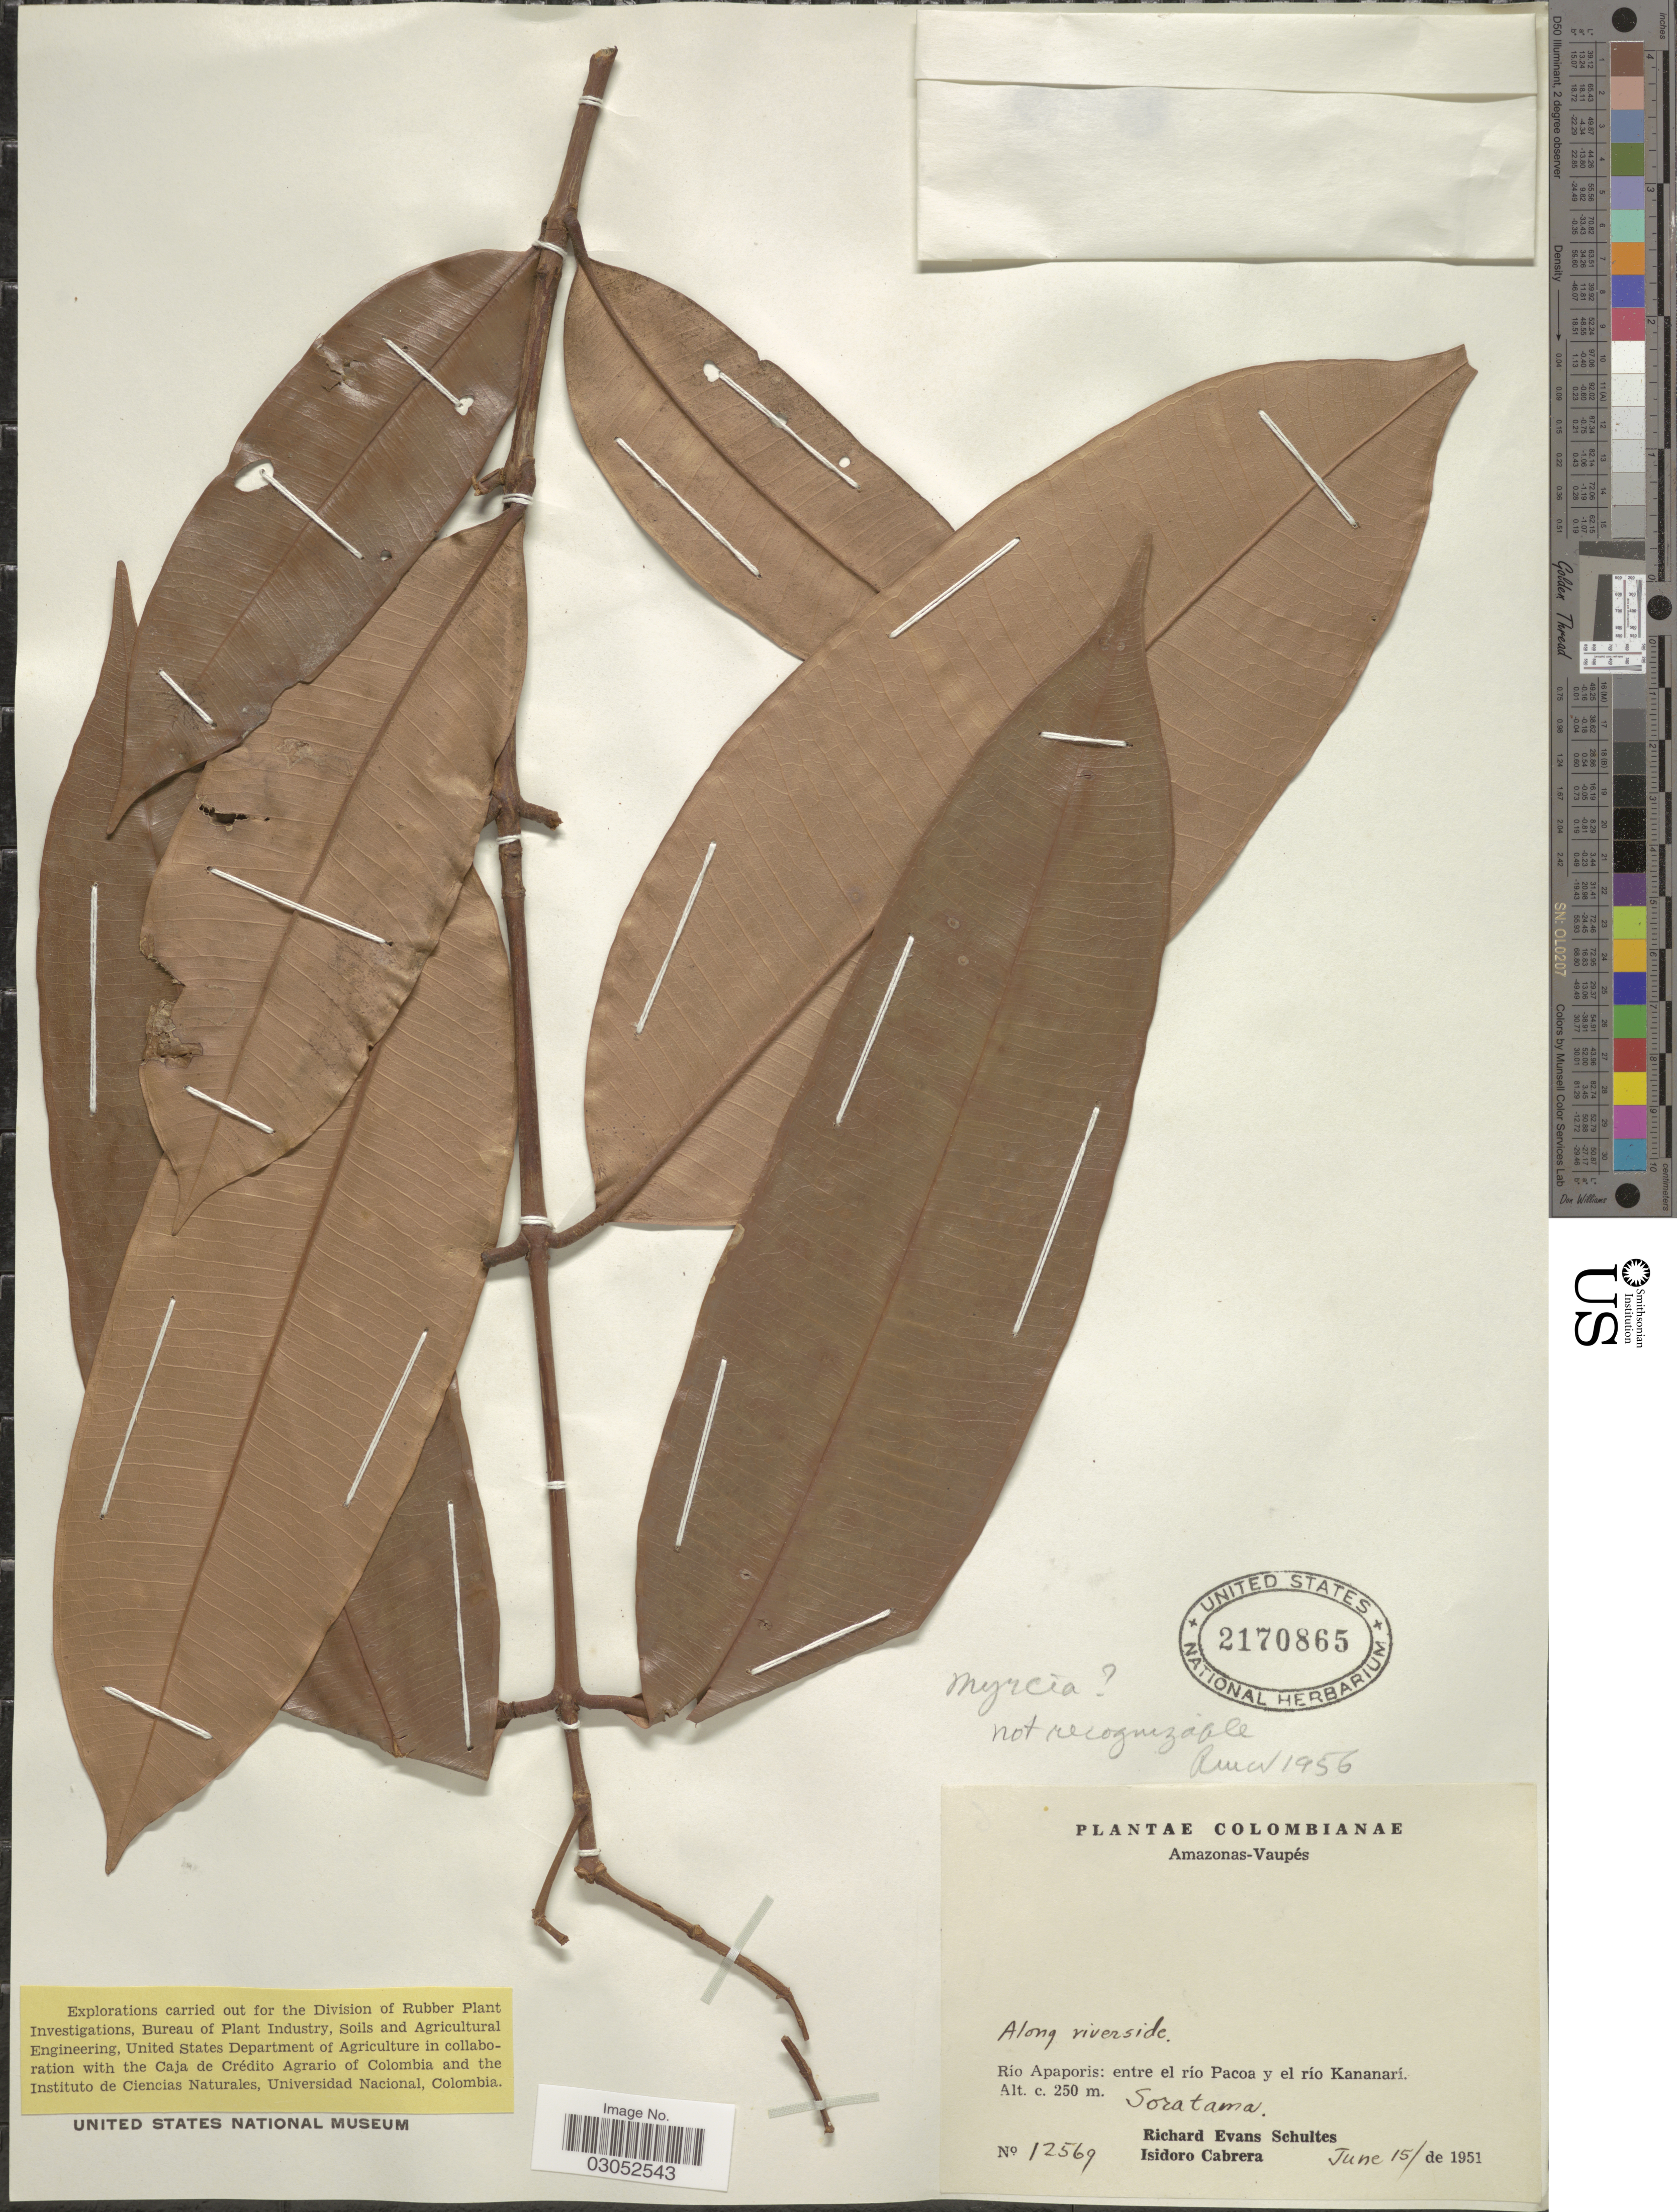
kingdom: Plantae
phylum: Tracheophyta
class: Magnoliopsida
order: Myrtales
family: Myrtaceae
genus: Myrcia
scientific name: Myrcia sp.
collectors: R. E. Schultes & I. Cabrera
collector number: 12569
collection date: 1951-06-15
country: Colombia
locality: Amazonas - Vaupés. Río Apaporis: entre el río Pacoa y el río Kananarí. Soratama.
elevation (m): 250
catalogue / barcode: US 2170865